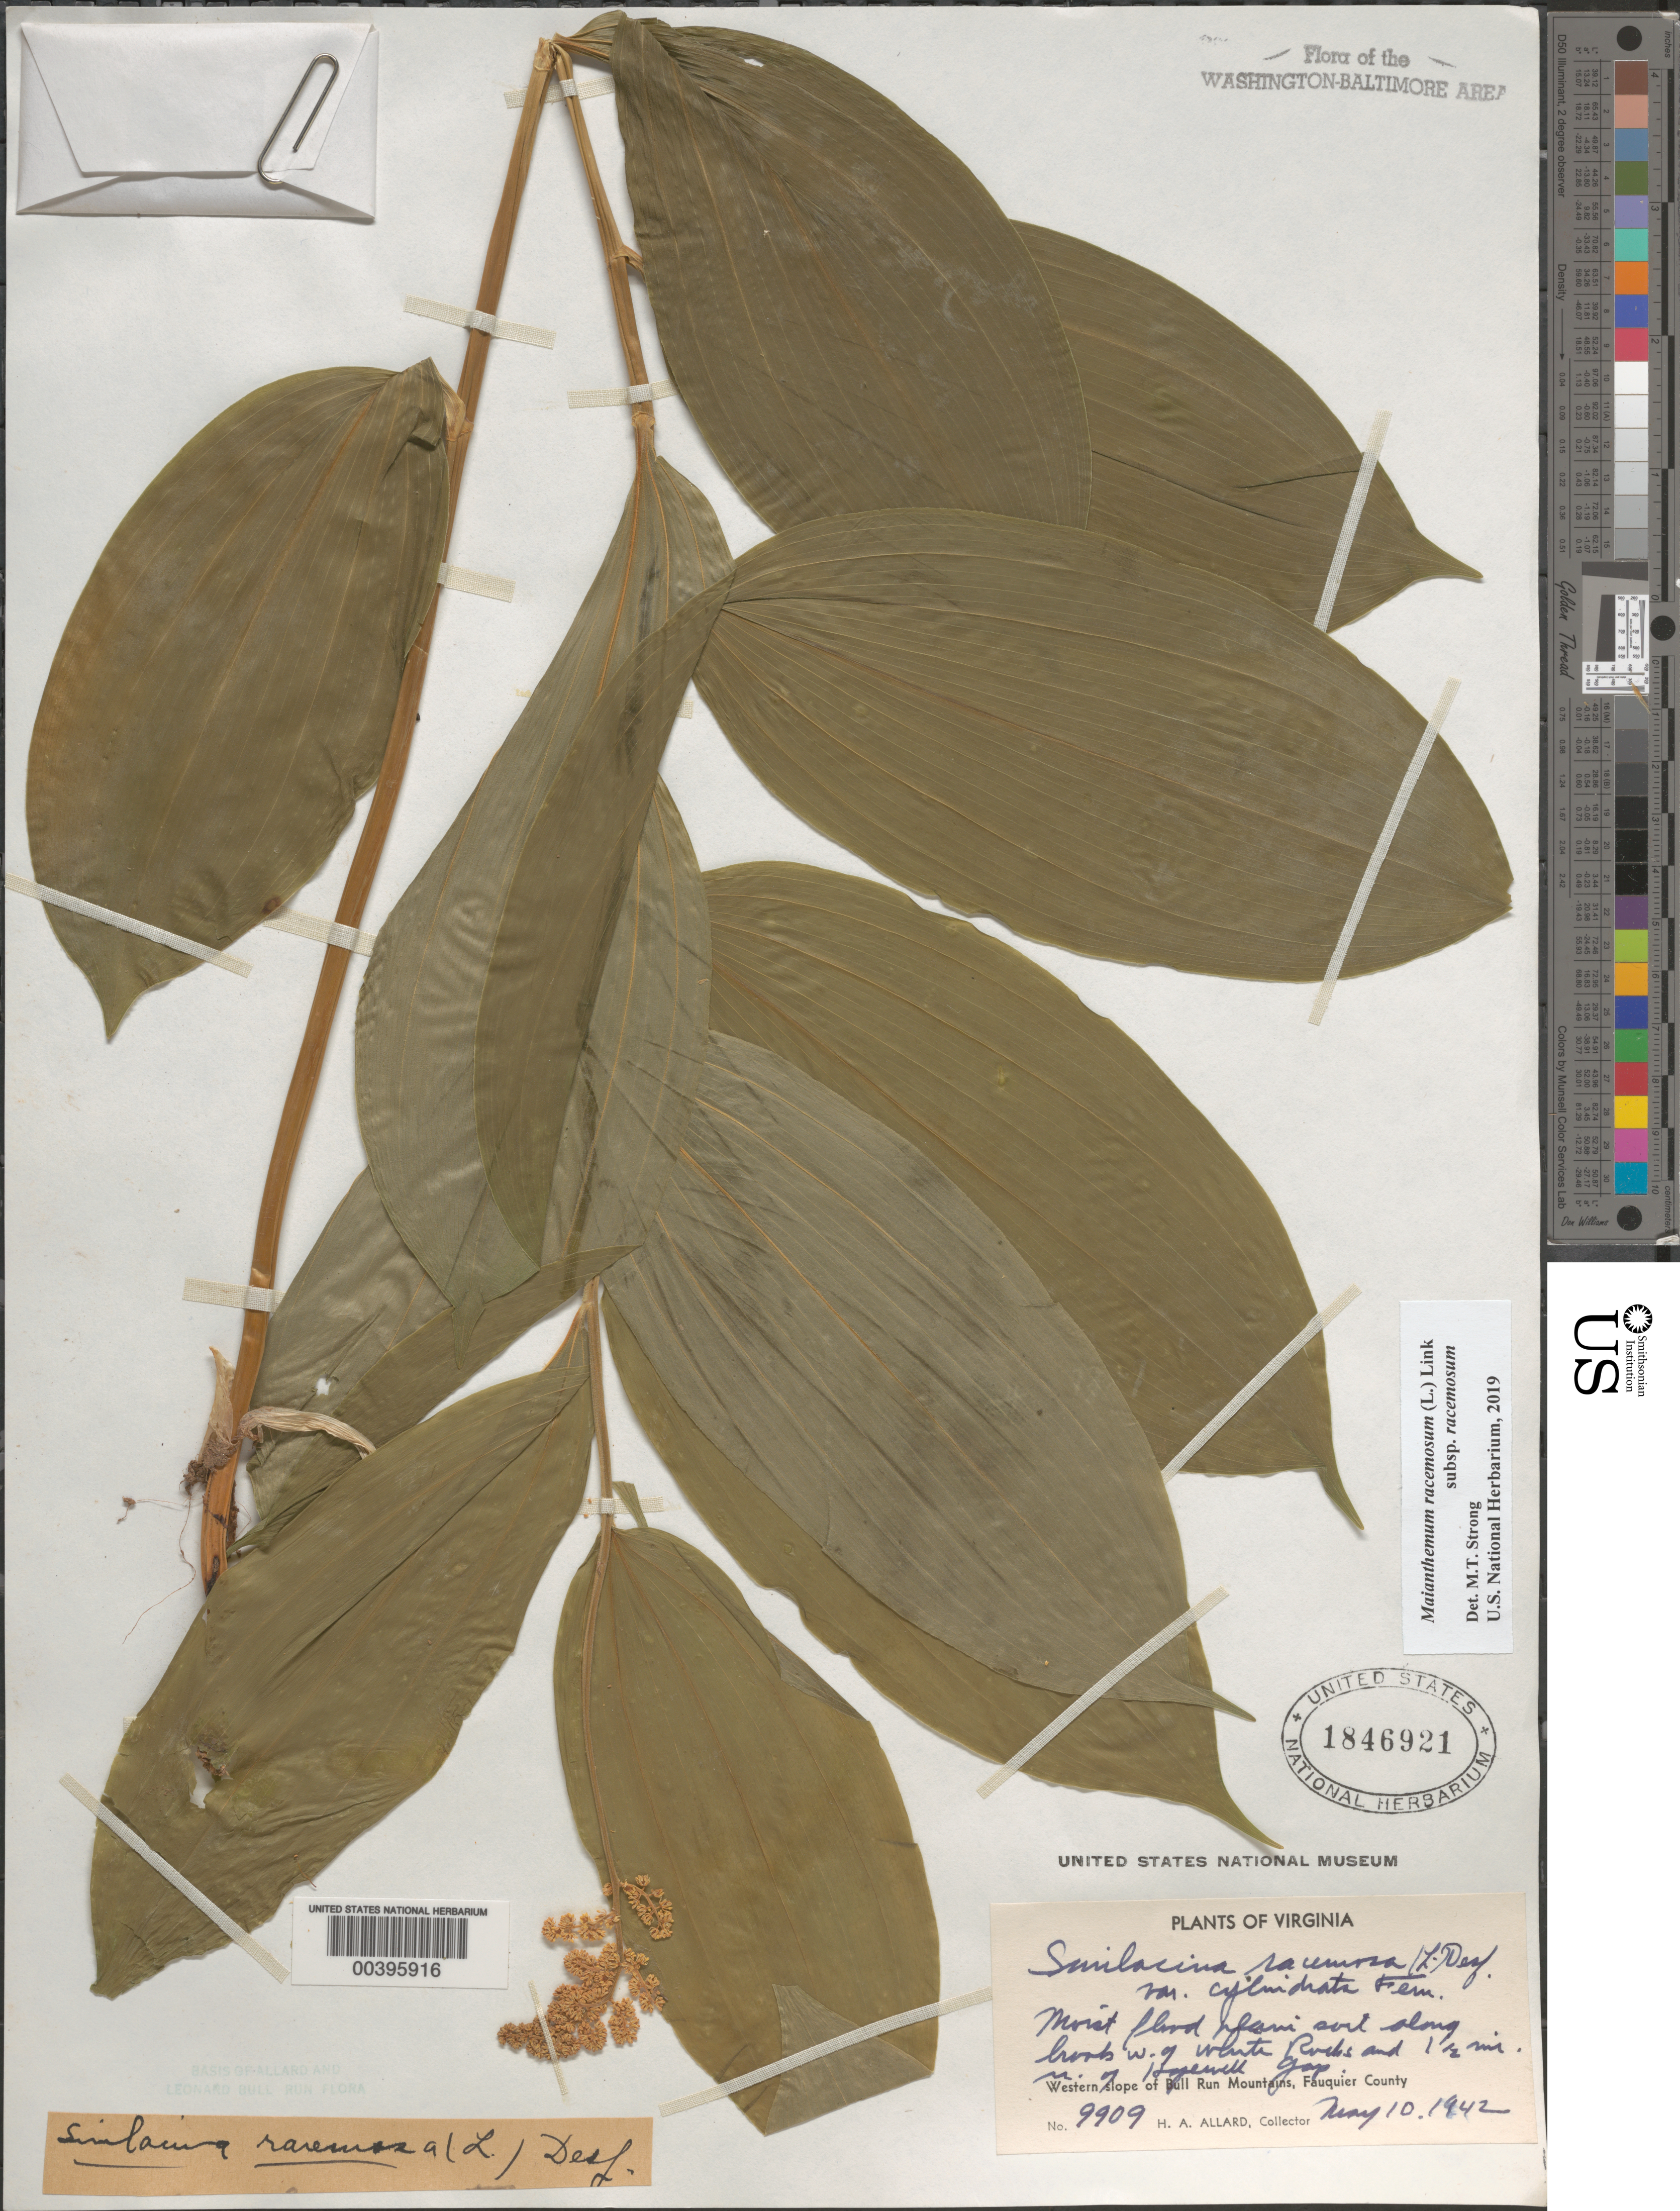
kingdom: Plantae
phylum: Tracheophyta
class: Liliopsida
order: Asparagales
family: Asparagaceae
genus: Maianthemum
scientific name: Maianthemum racemosum subsp. racemosum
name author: (L.) Link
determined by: Strong, Mark T., (BOT), Smithsonian Institution - National Museum of Natural History (UNITED STATES)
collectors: H. A. Allard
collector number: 9909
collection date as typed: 10 May 1942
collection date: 1942-05-10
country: United States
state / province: Virginia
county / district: Fauquier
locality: West of White Rock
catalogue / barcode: US 1846921